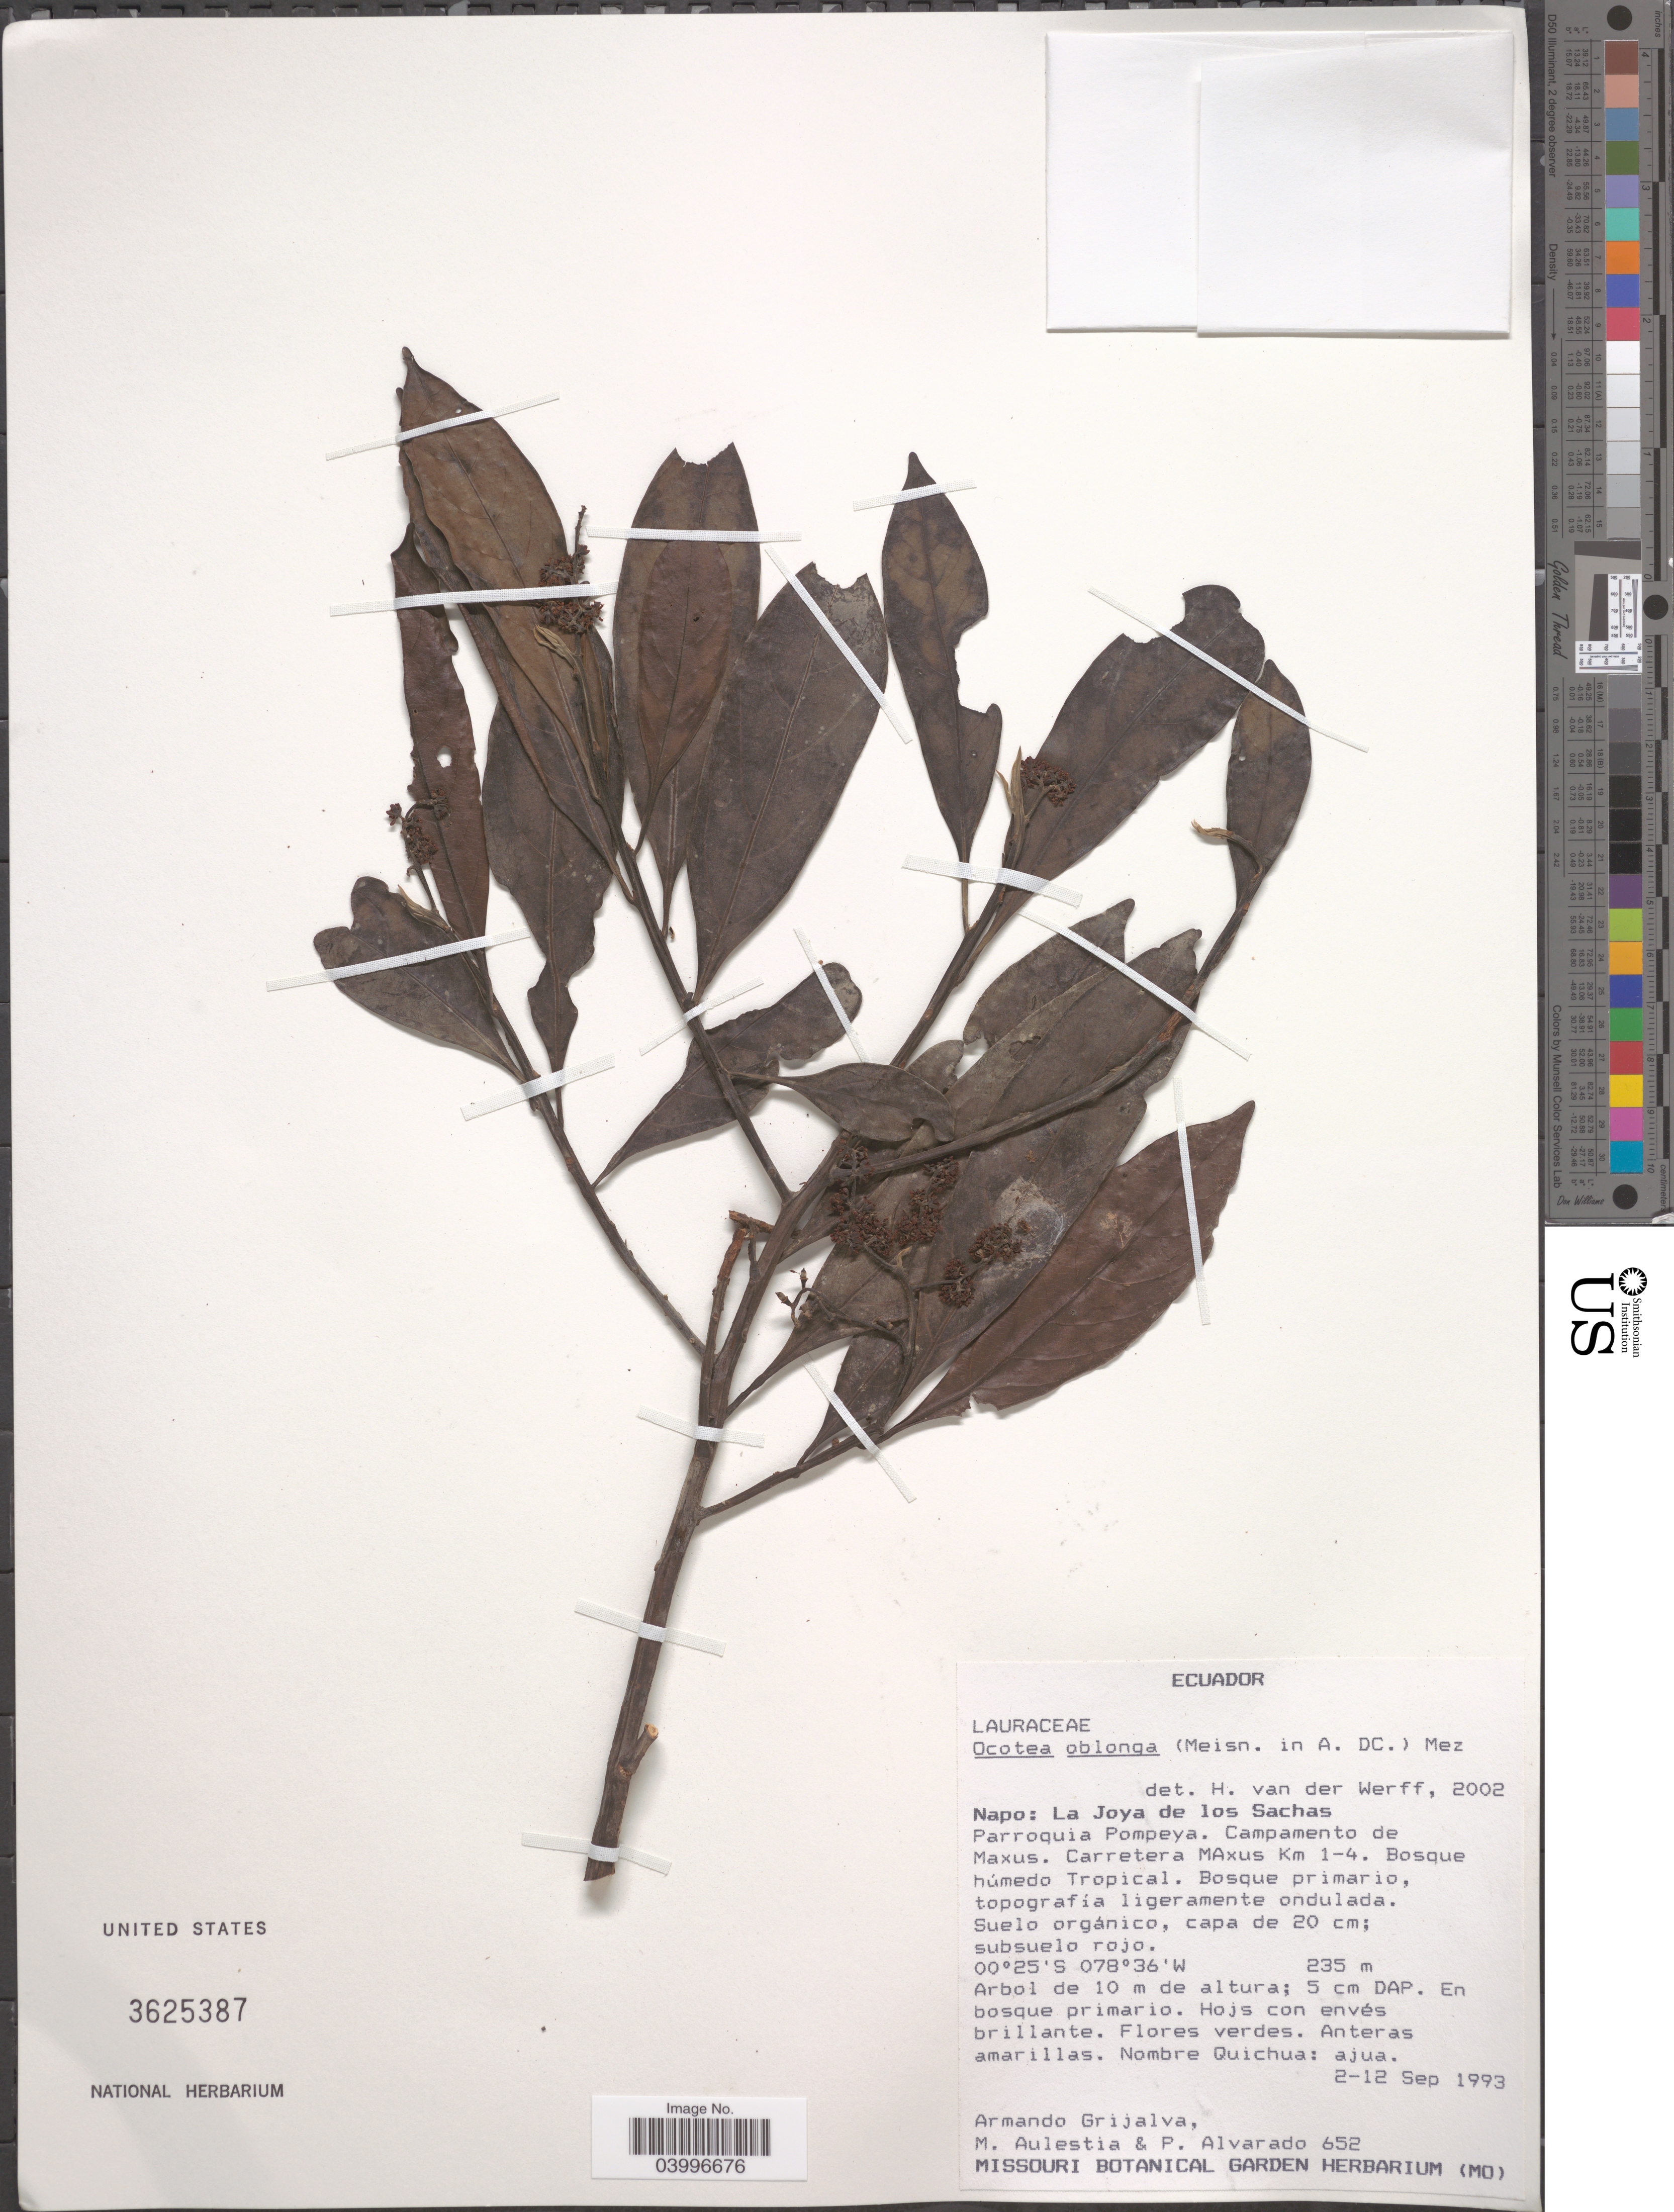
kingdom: Plantae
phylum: Tracheophyta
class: Magnoliopsida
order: Laurales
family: Lauraceae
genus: Ocotea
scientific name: Ocotea oblonga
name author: (Meisn.) Mez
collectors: A. Grijalva, M. Aulestia & P. Alvarado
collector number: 652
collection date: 1993-09-02/1993-09-12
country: Ecuador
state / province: Napo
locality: La Joya de los Sachas. Parroquia Pompeya. Campamento de Maxus. Carretera MAxus Km 1-4.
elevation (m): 235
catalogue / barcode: US 3625387